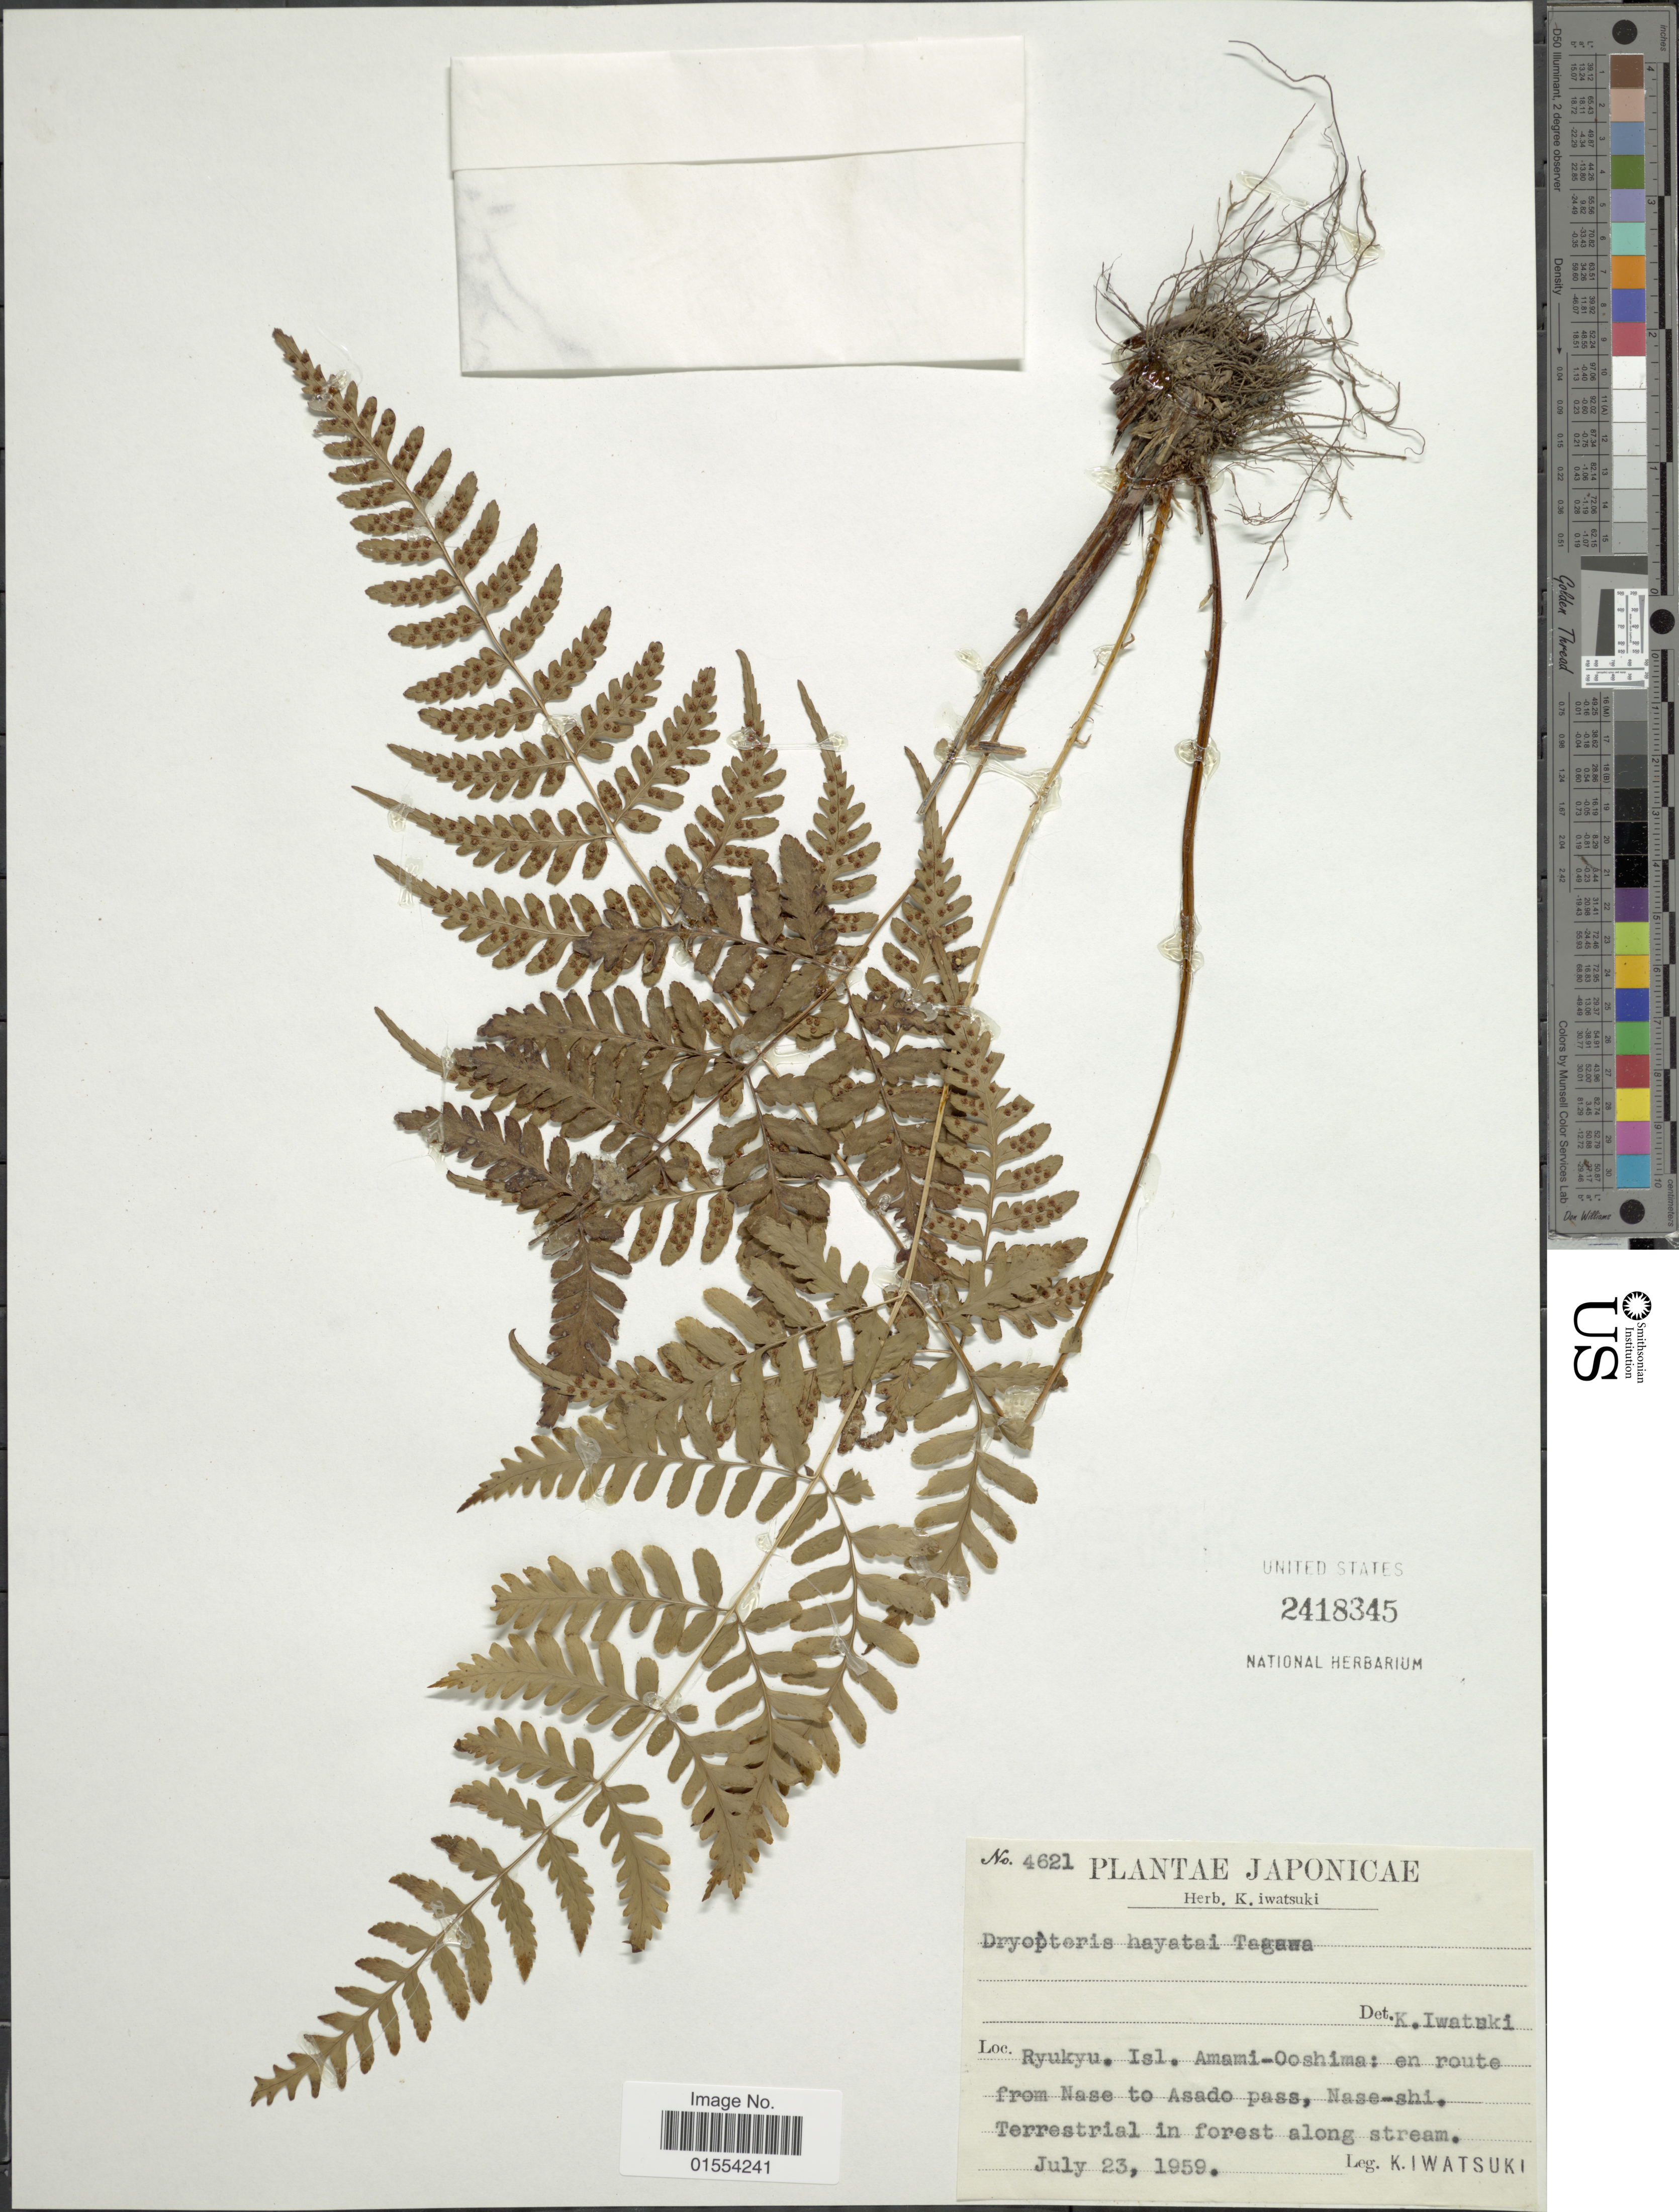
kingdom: Plantae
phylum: Tracheophyta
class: Polypodiopsida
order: Polypodiales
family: Dryopteridaceae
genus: Dryopteris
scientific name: Dryopteris hayatae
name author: Tagawa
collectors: K. Iwatsuki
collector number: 4621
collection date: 1959-07-23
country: Japan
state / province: Okinawa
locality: Japonicae, Ryukyu, Isl. Amami-Ooshima: en route from Nase to Asado pass, Nase-shi.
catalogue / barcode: US 2418345